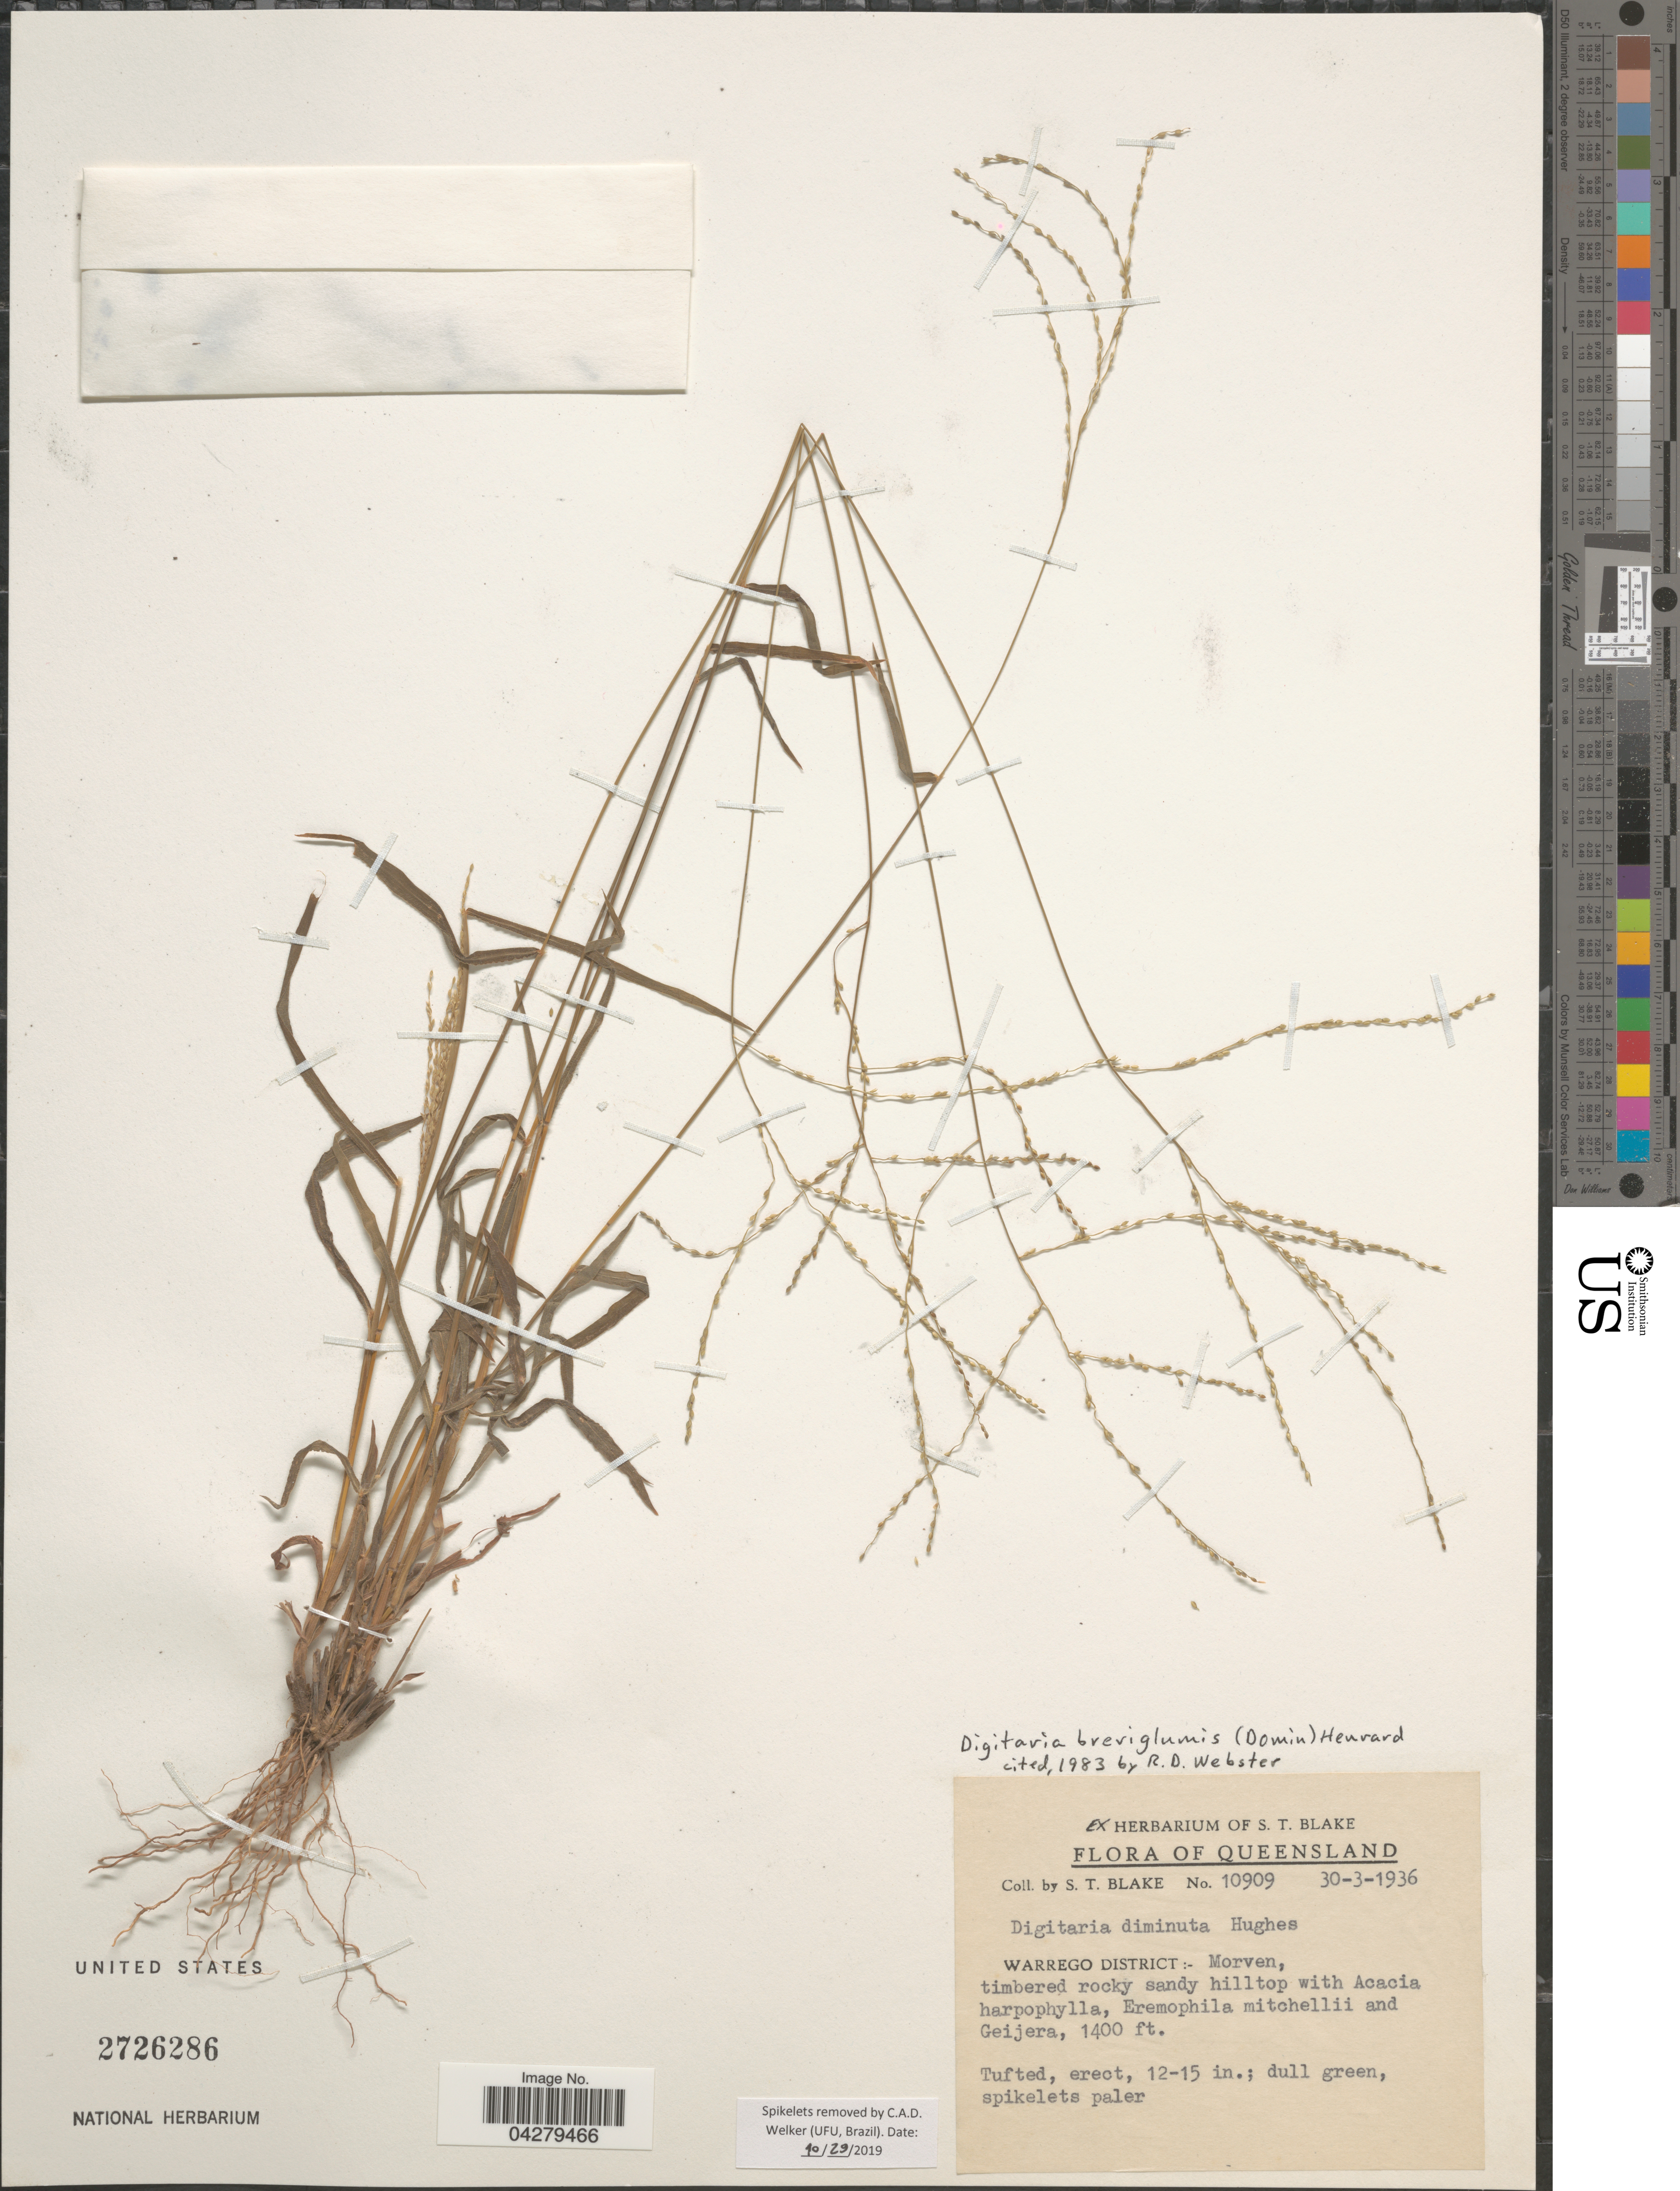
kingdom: Plantae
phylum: Tracheophyta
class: Liliopsida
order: Poales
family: Poaceae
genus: Digitaria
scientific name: Digitaria breviglumis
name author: (Domin) Henr.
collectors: S. T. Blake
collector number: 10909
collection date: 1936-03-30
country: Australia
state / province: Queensland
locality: Warrego District: - Morven.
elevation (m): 427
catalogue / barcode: US 2726286